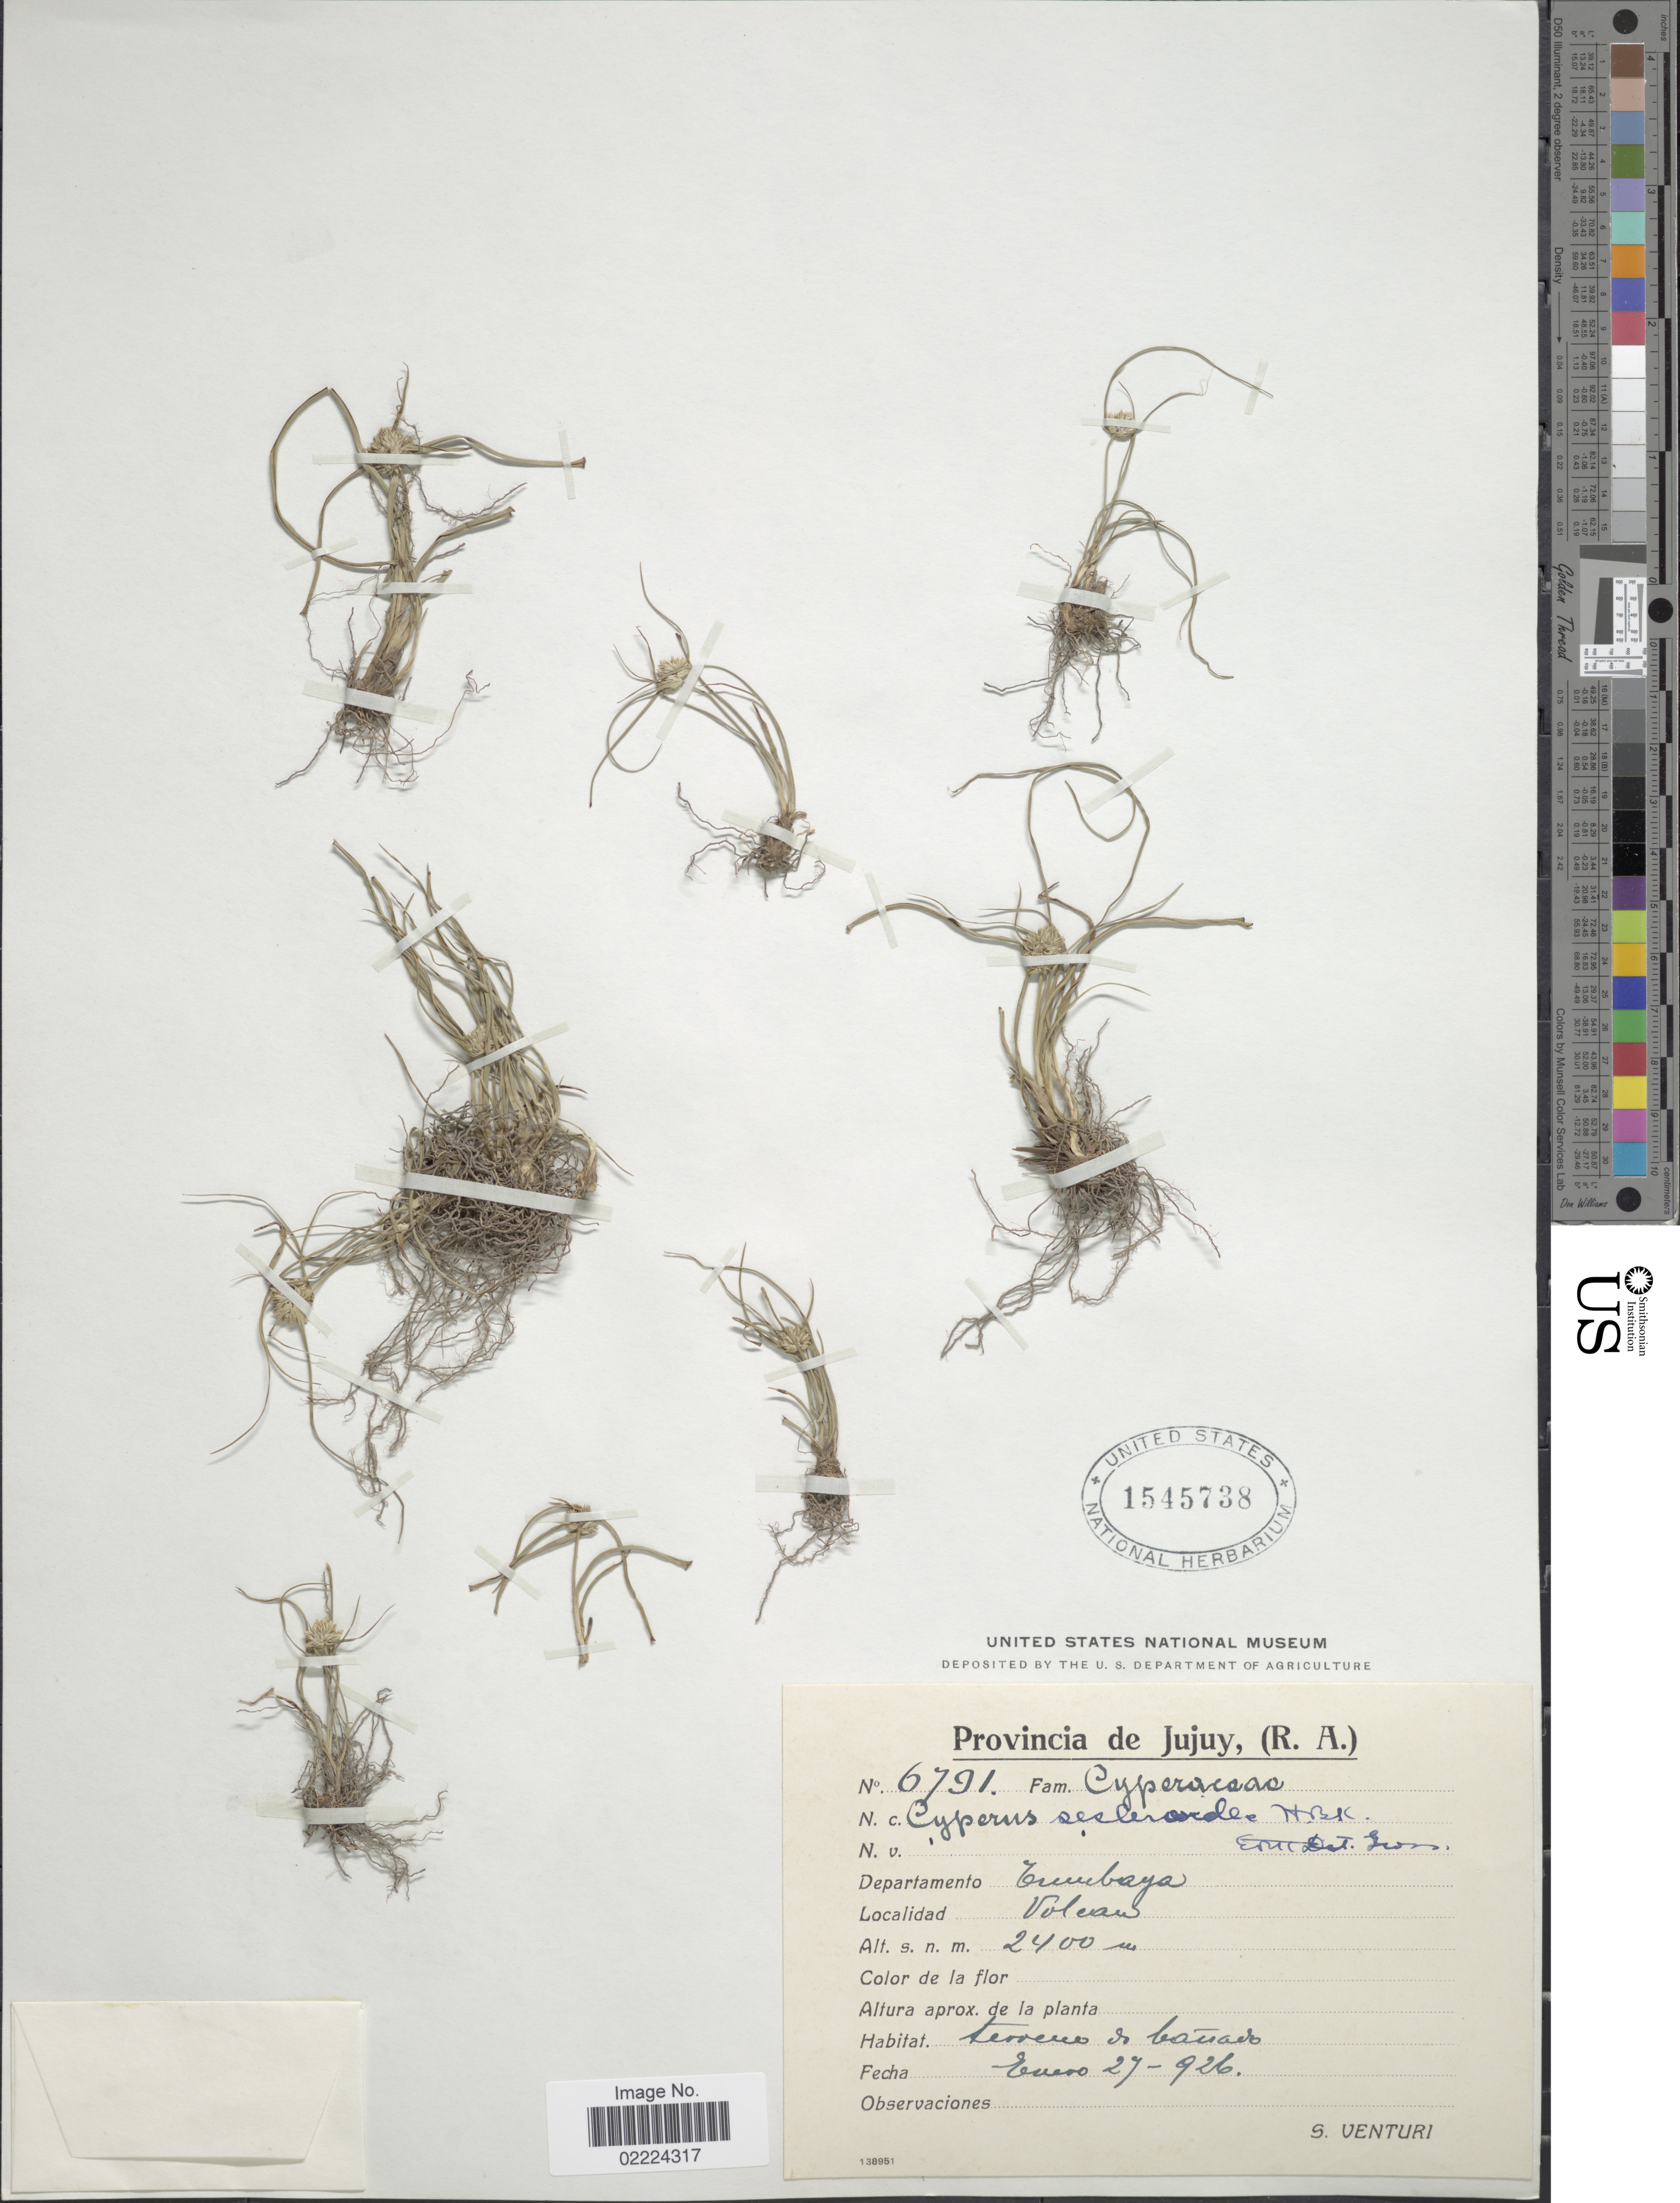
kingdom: Plantae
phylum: Tracheophyta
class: Liliopsida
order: Poales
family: Cyperaceae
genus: Cyperus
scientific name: Cyperus seslerioides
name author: Kunth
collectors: S. Venturi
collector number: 6791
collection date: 1926-06-27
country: Argentina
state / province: Jujuy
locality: (R.A.) Departamento Tumbaya, Volcan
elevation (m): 2400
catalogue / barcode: US 1545738